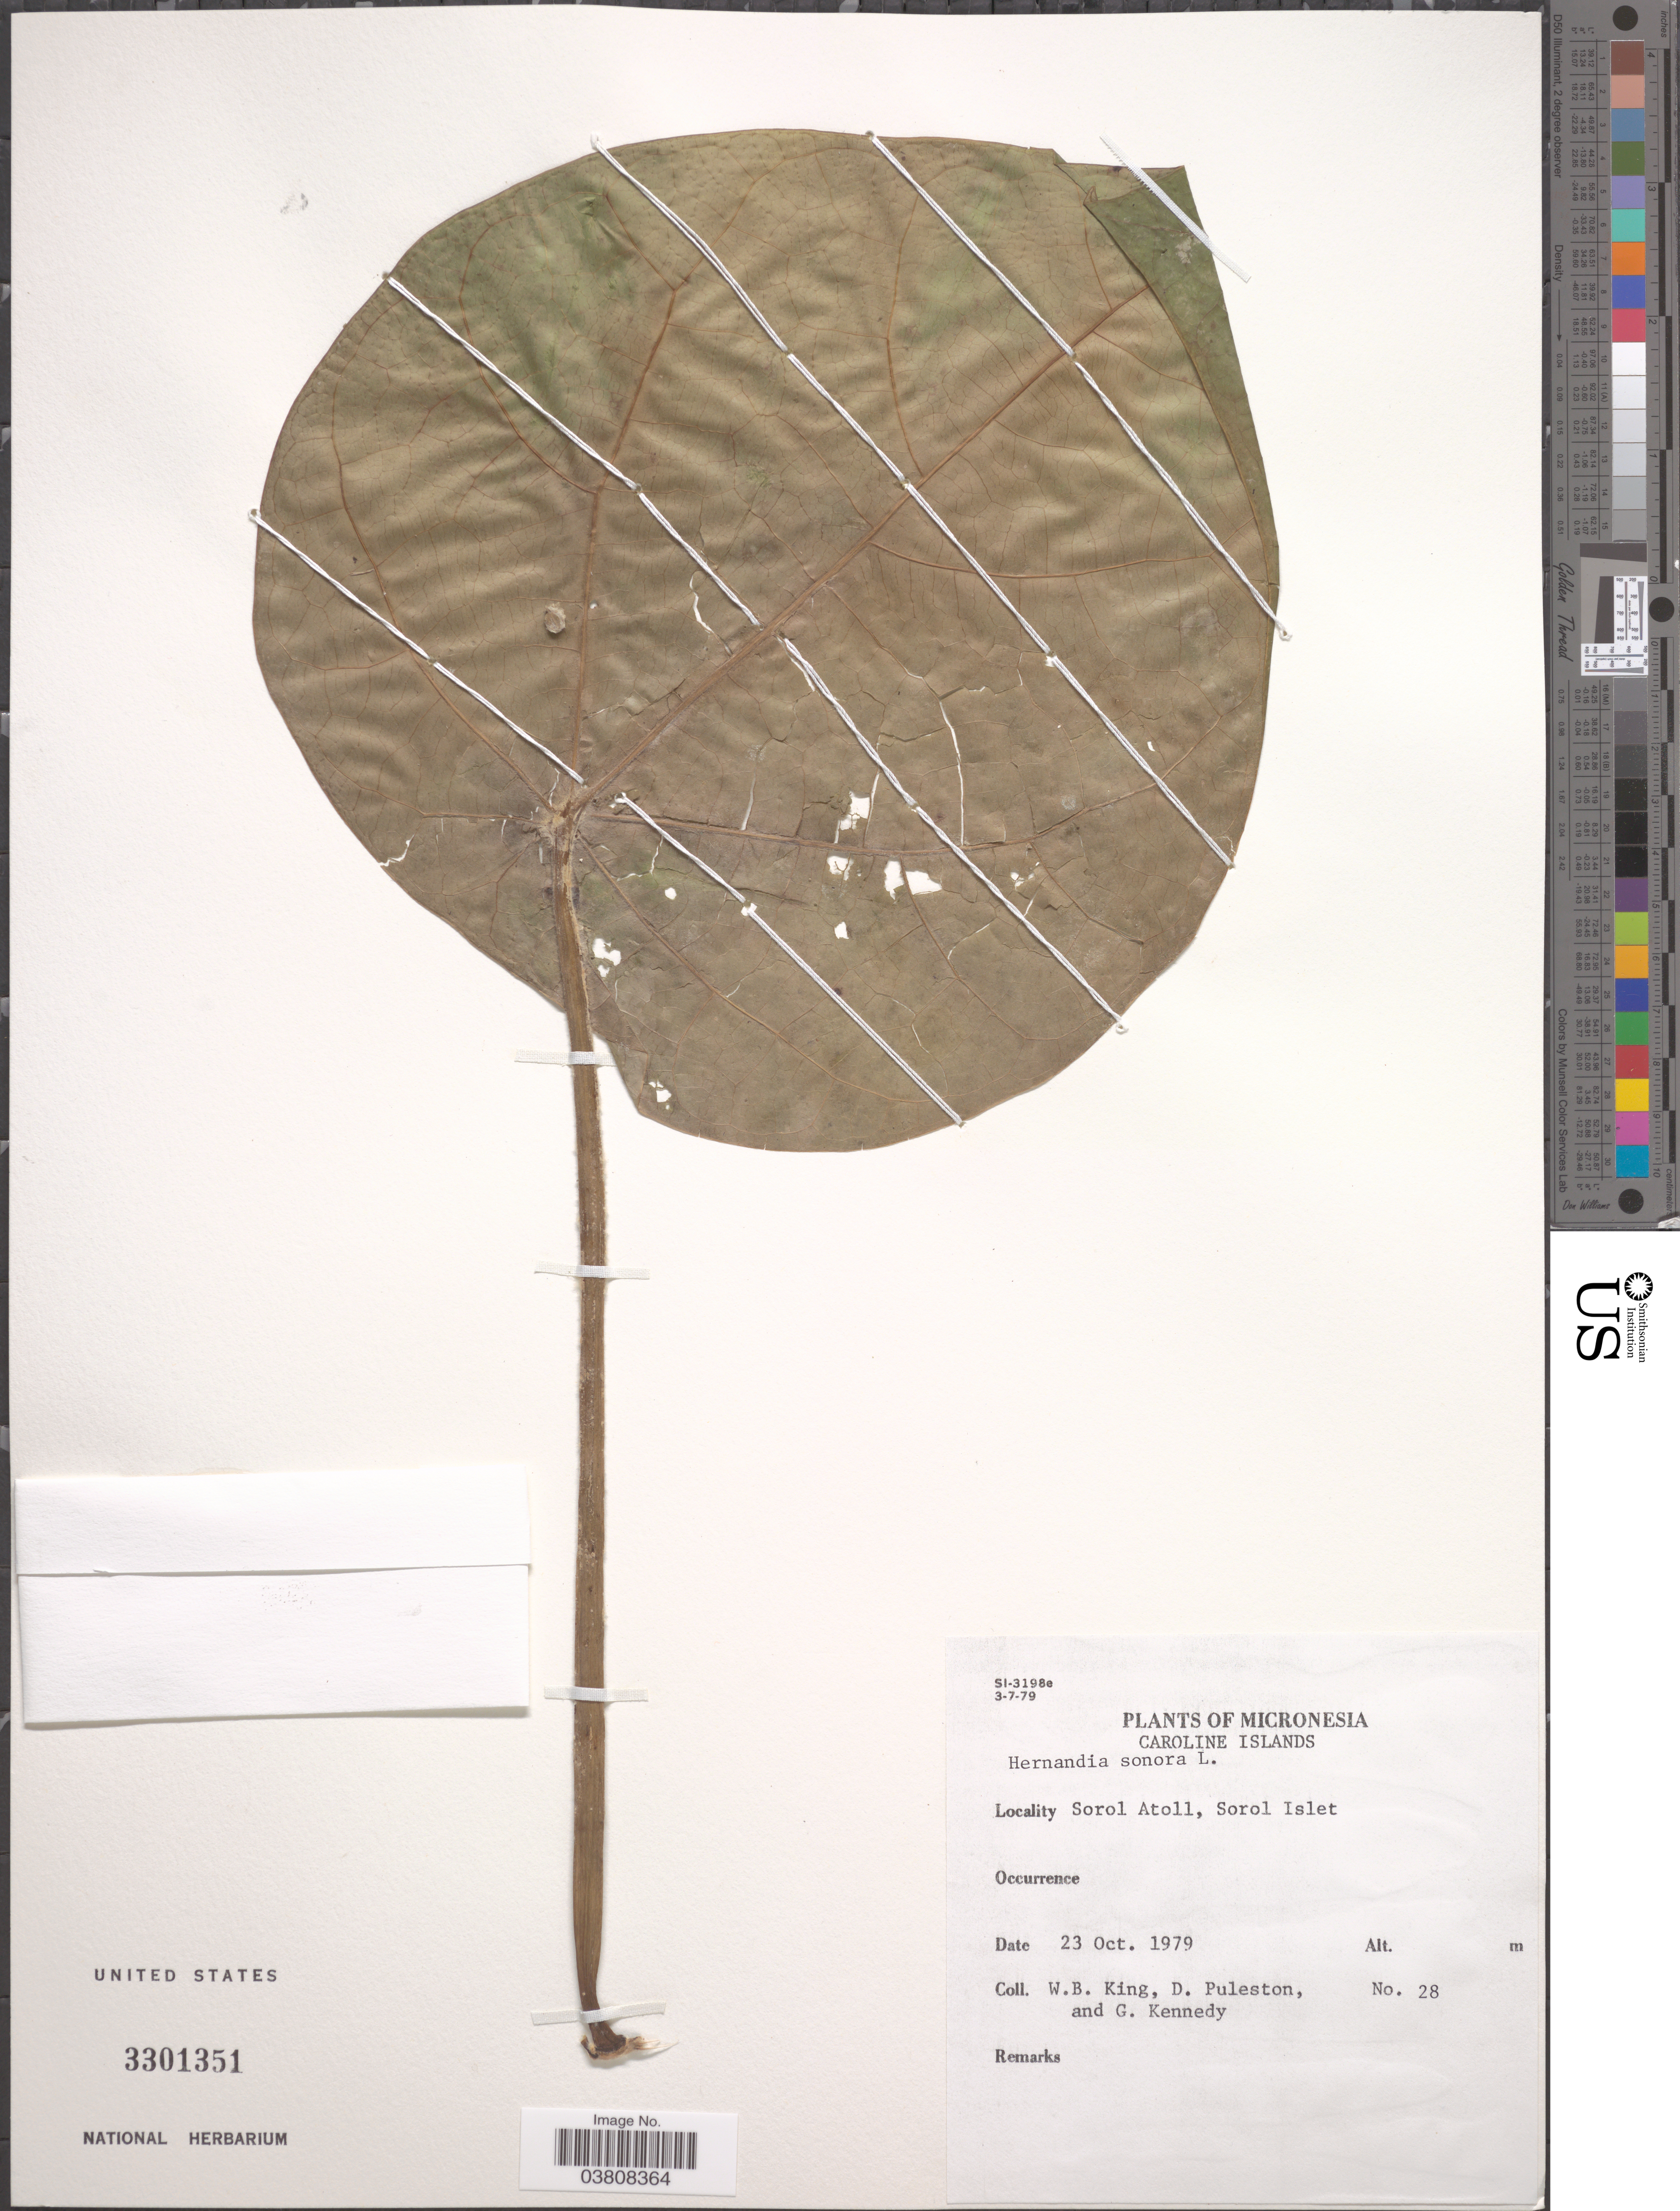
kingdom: Plantae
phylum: Tracheophyta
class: Magnoliopsida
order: Laurales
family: Hernandiaceae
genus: Hernandia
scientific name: Hernandia nymphaeifolia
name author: (C. Presl) Kubitzki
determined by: Strong, Mark T., (BOT), Smithsonian Institution - National Museum of Natural History (UNITED STATES)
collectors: W. B. King, D. Puleston & G. Kennedy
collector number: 28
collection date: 1979-10-23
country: Micronesia, Federated States of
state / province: Yap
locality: Micronesia. Caroline Islands. Sorol Atoll, Sorol Islet.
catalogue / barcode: US 3301351